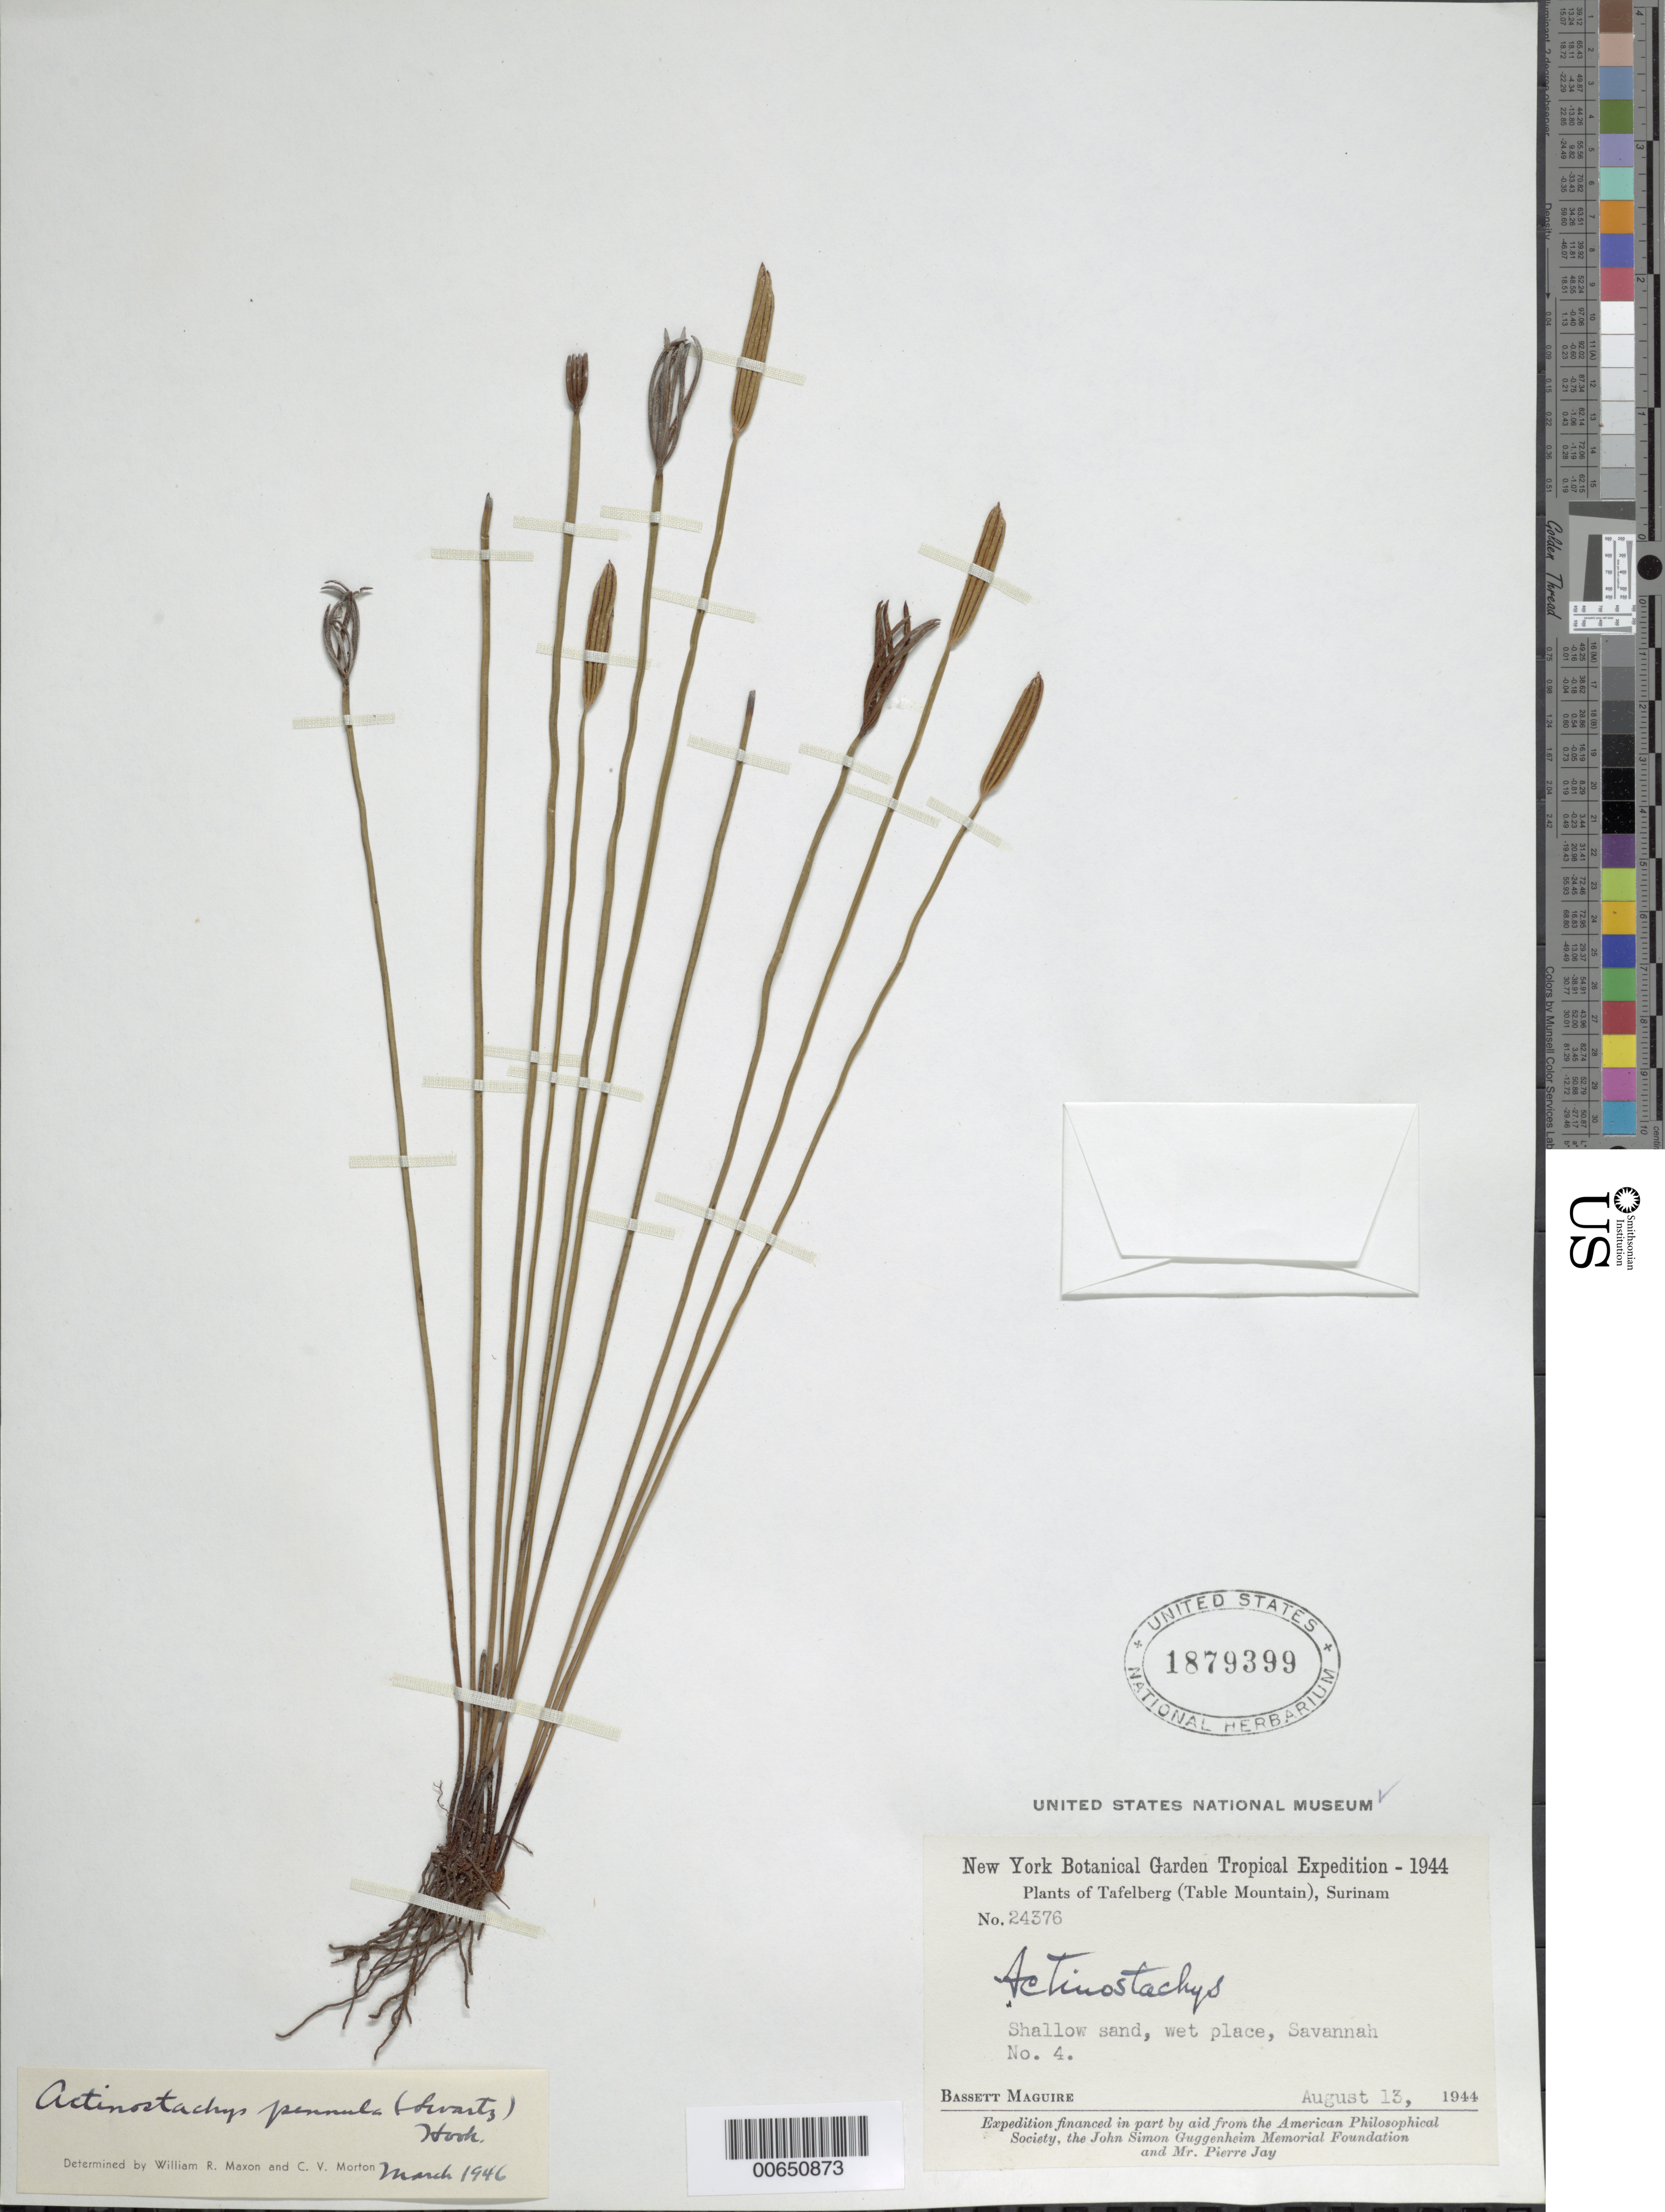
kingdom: Plantae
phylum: Tracheophyta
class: Polypodiopsida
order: Schizaeales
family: Schizaeaceae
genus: Actinostachys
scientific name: Actinostachys pennula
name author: (Sw.) Hook.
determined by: Maxon, W. R.; Morton, C. V.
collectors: B. Maguire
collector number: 24376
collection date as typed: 13-Aug-44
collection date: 1944-08-13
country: Suriname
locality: Tafelberg (Table Mountain), Savanna IV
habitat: Shallow sand; wet place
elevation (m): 520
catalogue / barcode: US 1879399